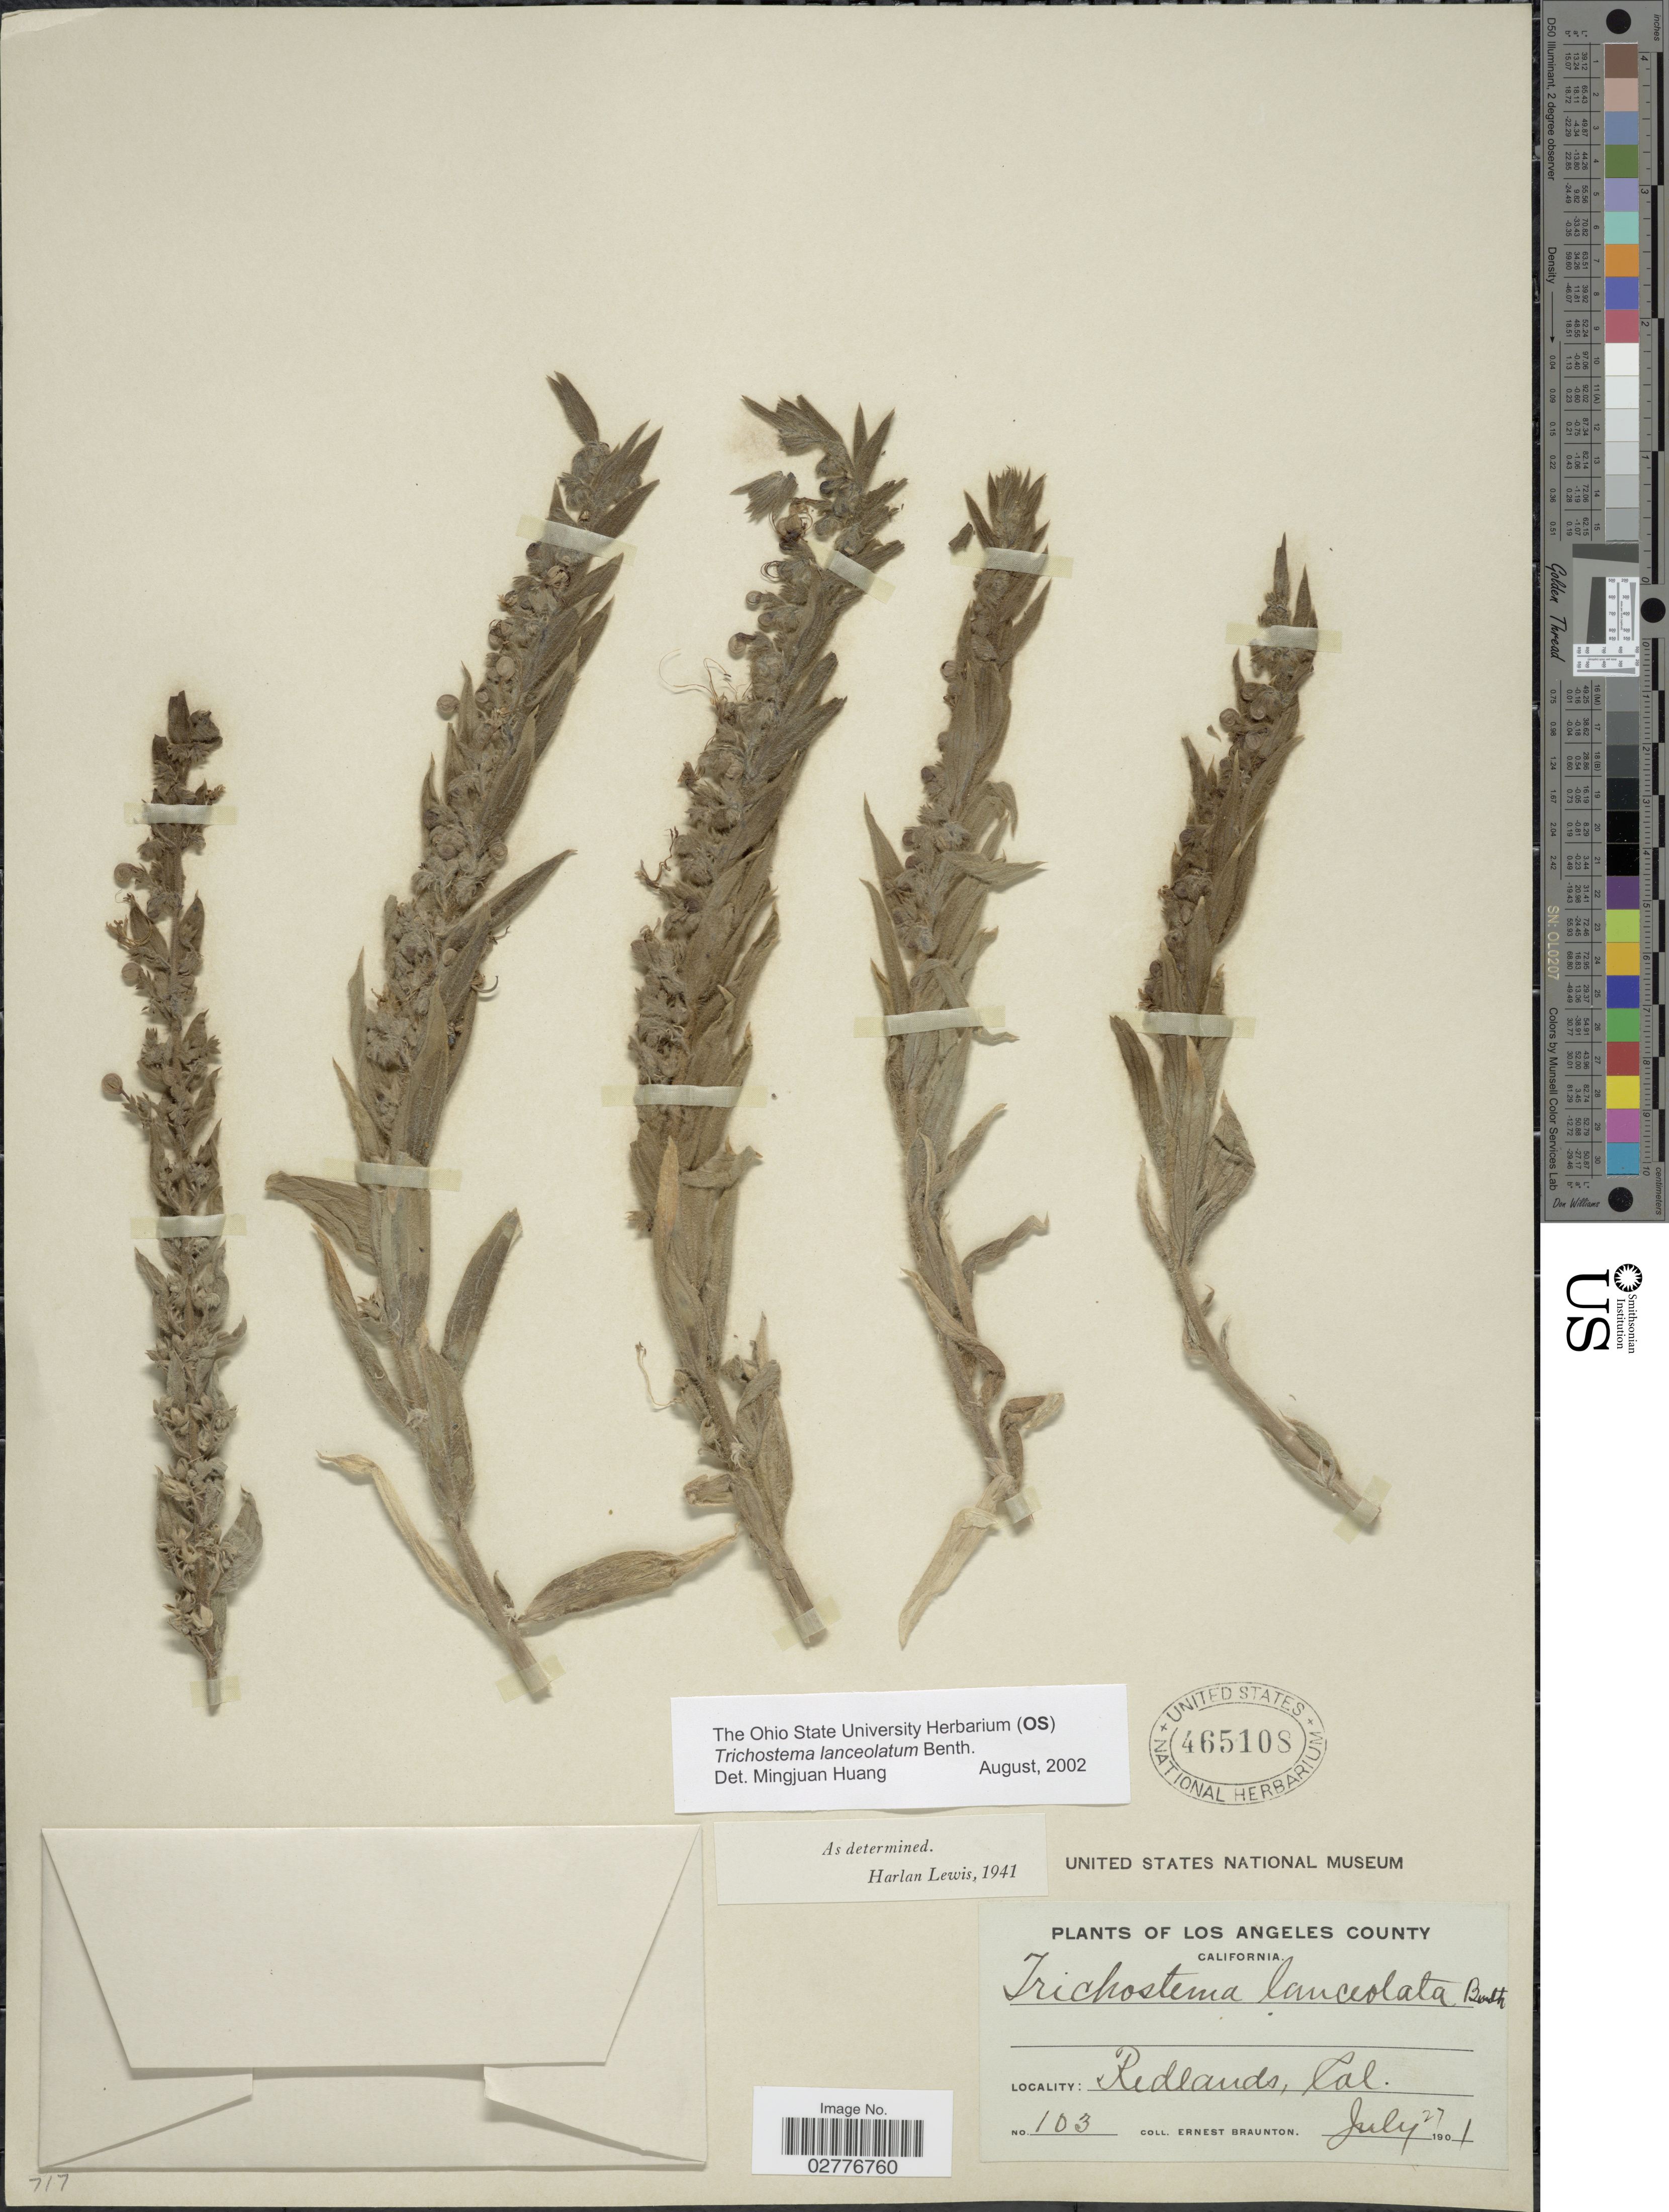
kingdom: Plantae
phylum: Tracheophyta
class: Magnoliopsida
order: Lamiales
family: Lamiaceae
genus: Trichostema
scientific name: Trichostema lanceolatum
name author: Benth.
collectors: E. Braunton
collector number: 103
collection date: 1901-07-27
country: United States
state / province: California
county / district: Los Angeles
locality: Los Angeles County. Redlands.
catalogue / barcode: US 465108